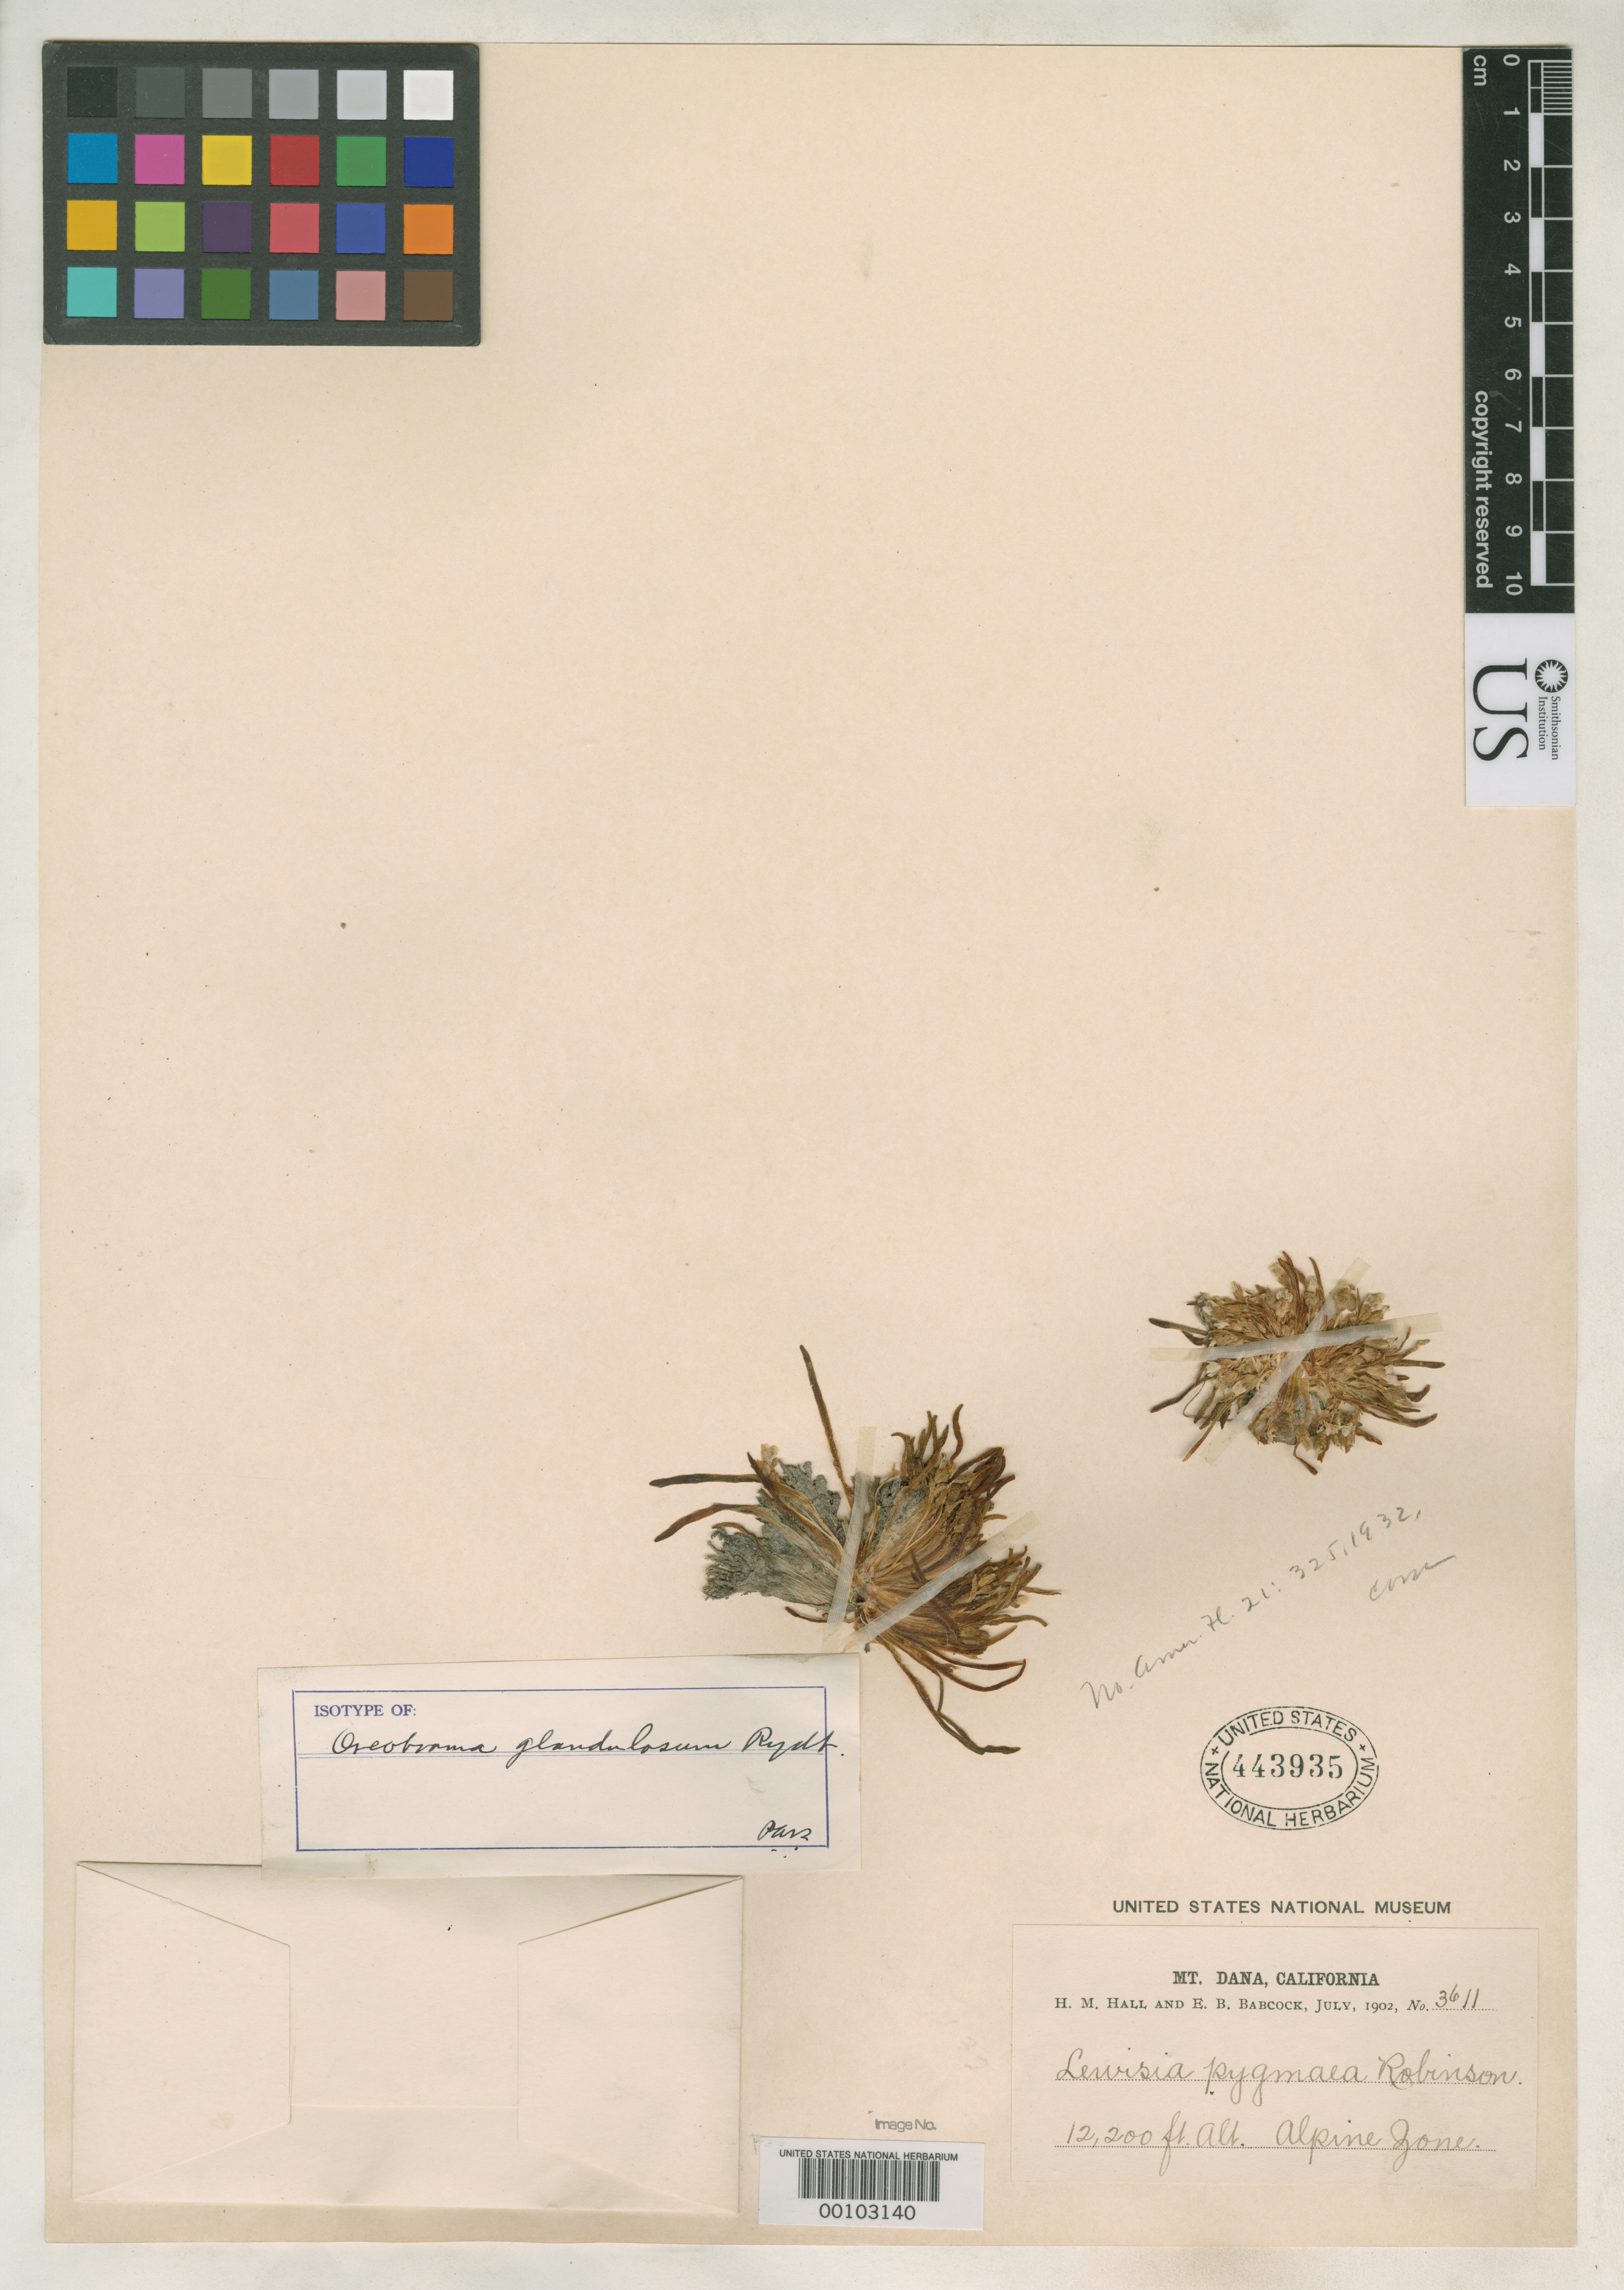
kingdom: Plantae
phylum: Tracheophyta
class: Magnoliopsida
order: Caryophyllales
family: Montiaceae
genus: Oreobroma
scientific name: Oreobroma glandulosum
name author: Rydb.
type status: Isotype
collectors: H. M. Hall & E. B. Babcock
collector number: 3611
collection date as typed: Jul 1902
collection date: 1902-07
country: United States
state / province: California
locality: Mt. Dana.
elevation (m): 3719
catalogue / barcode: US 443935